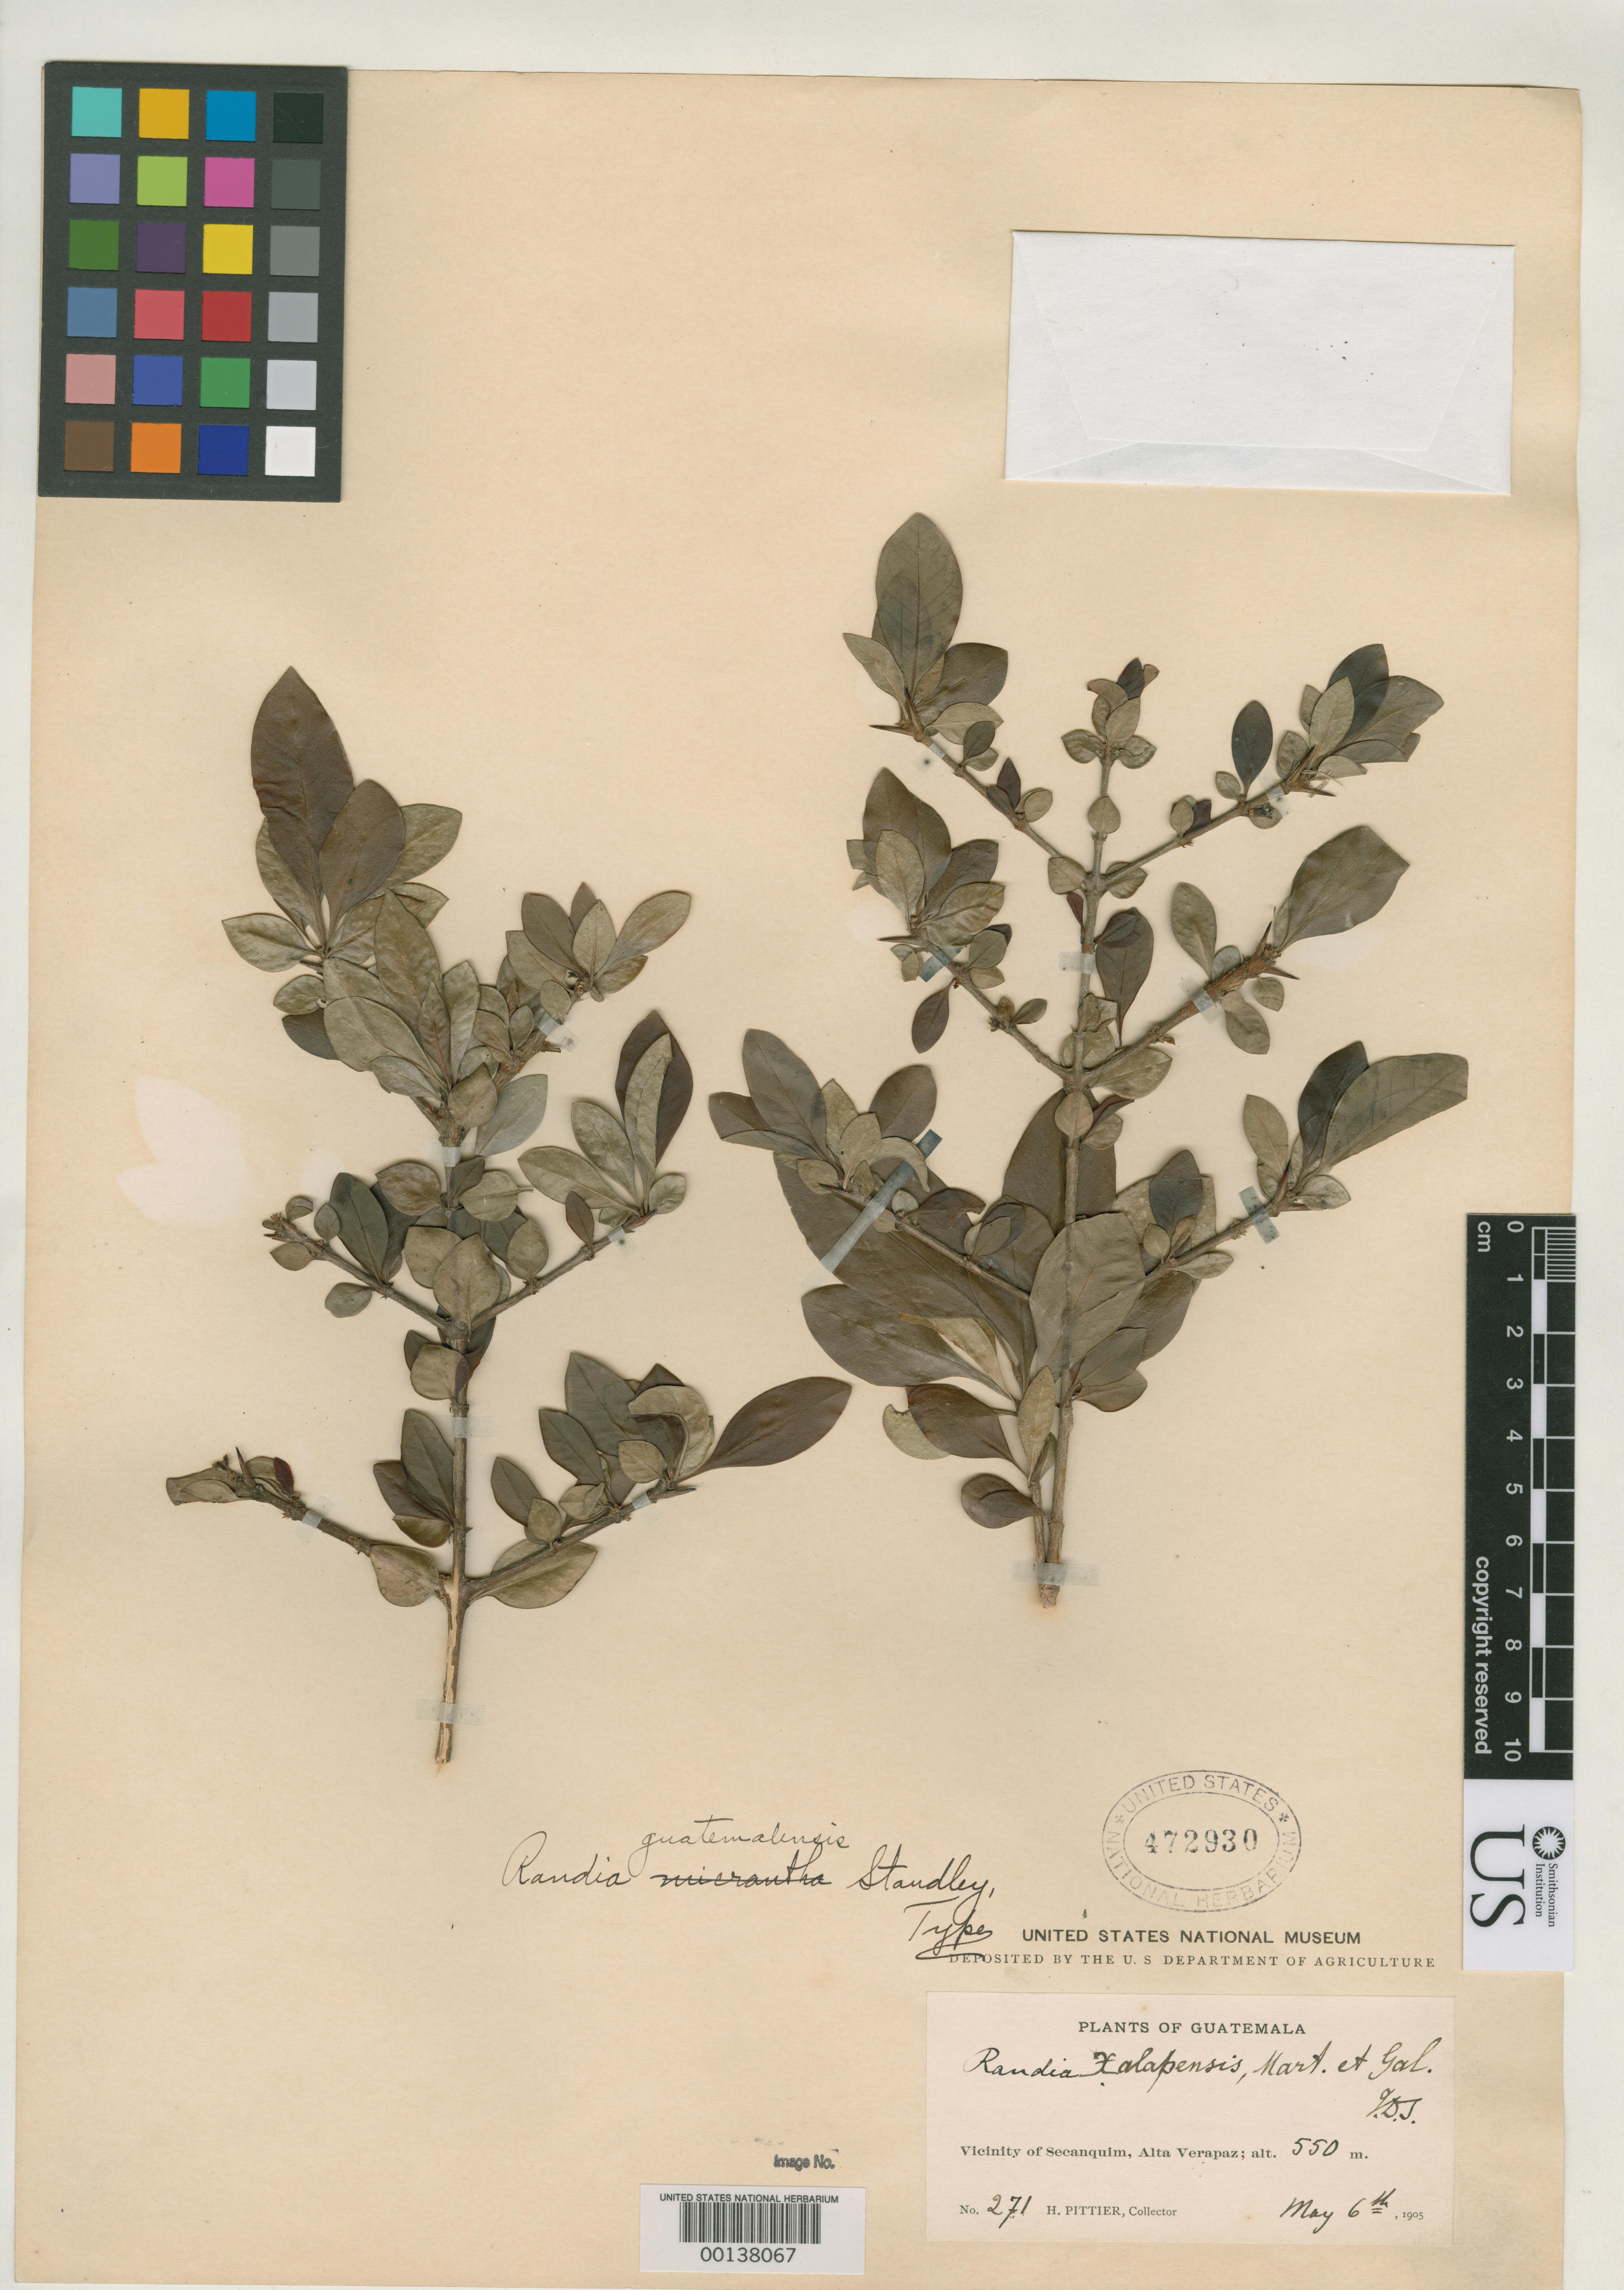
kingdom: Plantae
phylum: Tracheophyta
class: Magnoliopsida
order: Gentianales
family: Rubiaceae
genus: Randia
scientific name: Randia guatemalensis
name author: Standl.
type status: Holotype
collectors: H. F. Pittier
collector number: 271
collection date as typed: May 1905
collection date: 1905-05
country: Guatemala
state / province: Alta Verapaz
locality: Near Secanquim.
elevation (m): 500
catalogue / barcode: US 472930